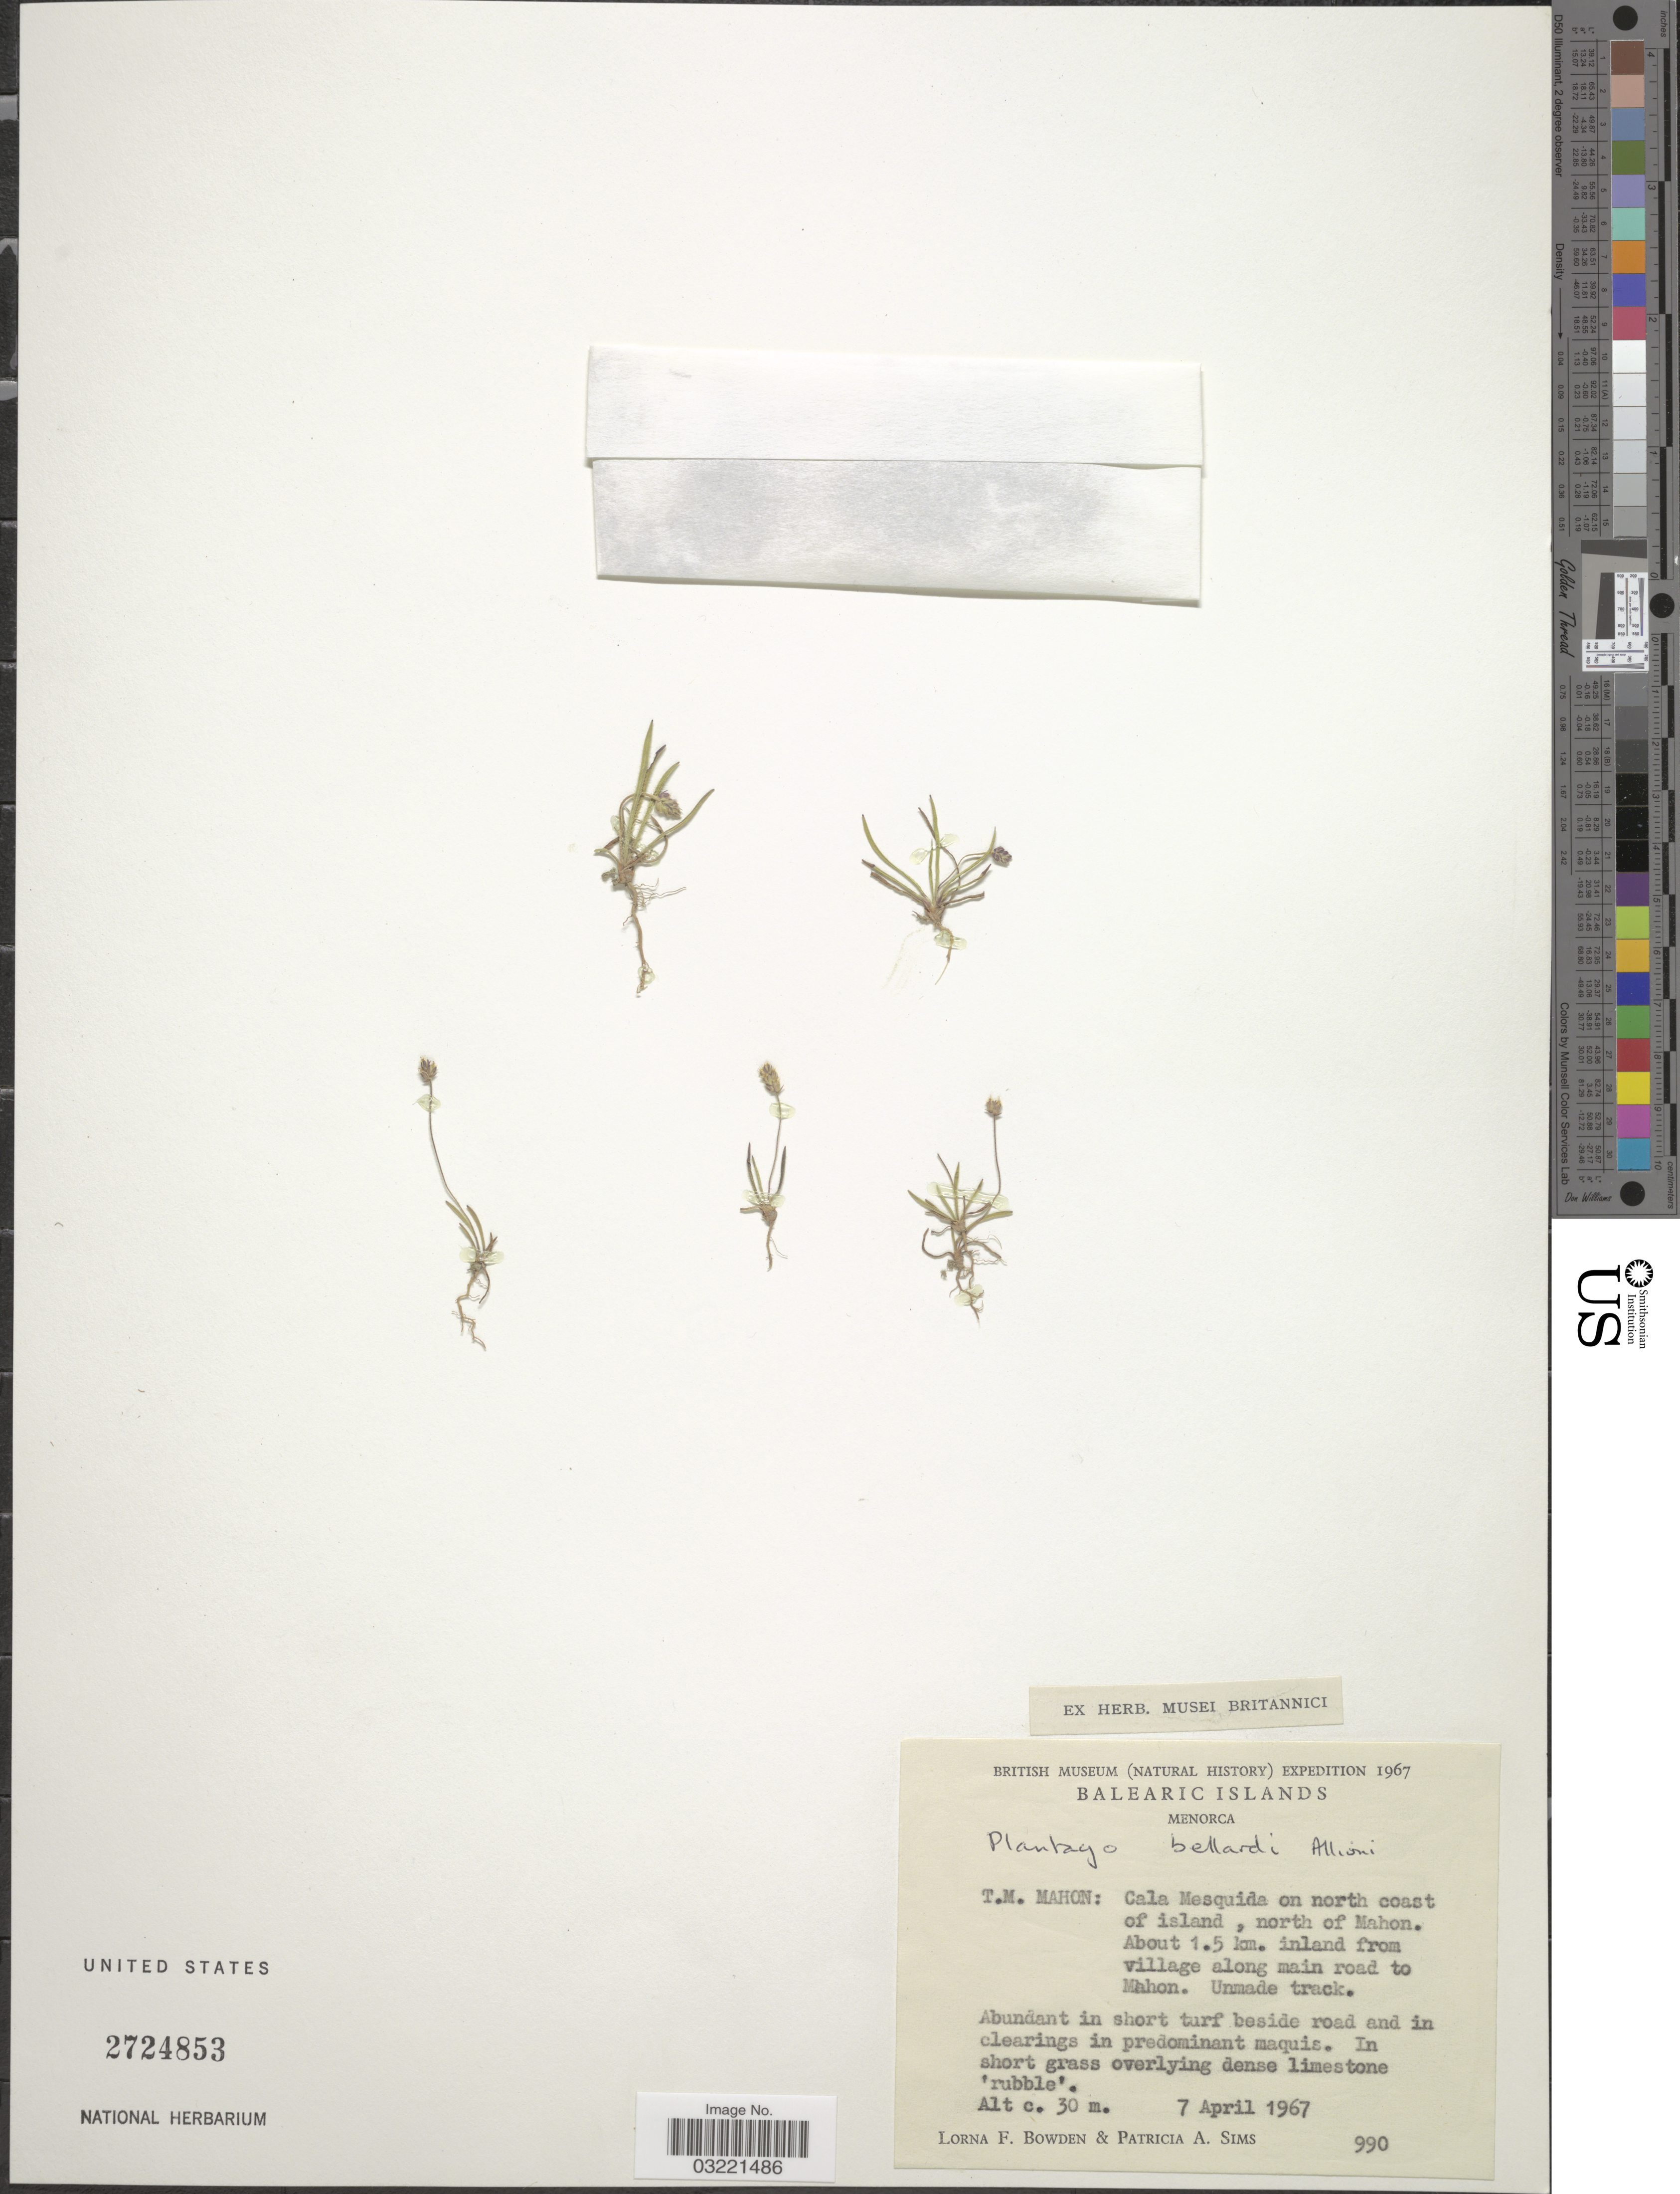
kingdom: Plantae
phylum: Tracheophyta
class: Magnoliopsida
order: Lamiales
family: Plantaginaceae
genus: Plantago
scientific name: Plantago bellardi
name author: All.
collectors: L. F. Bowden & P. A. Sims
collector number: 990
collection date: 1967-04-07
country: Spain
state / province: Islas Baleares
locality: Balearic Islands, Menorca, T.M. Mahon: Cala Mesquida on north coast of island, north of Mahon. About 1.5 km. inland from village along main road to Mahon.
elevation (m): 30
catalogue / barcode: US 2724853